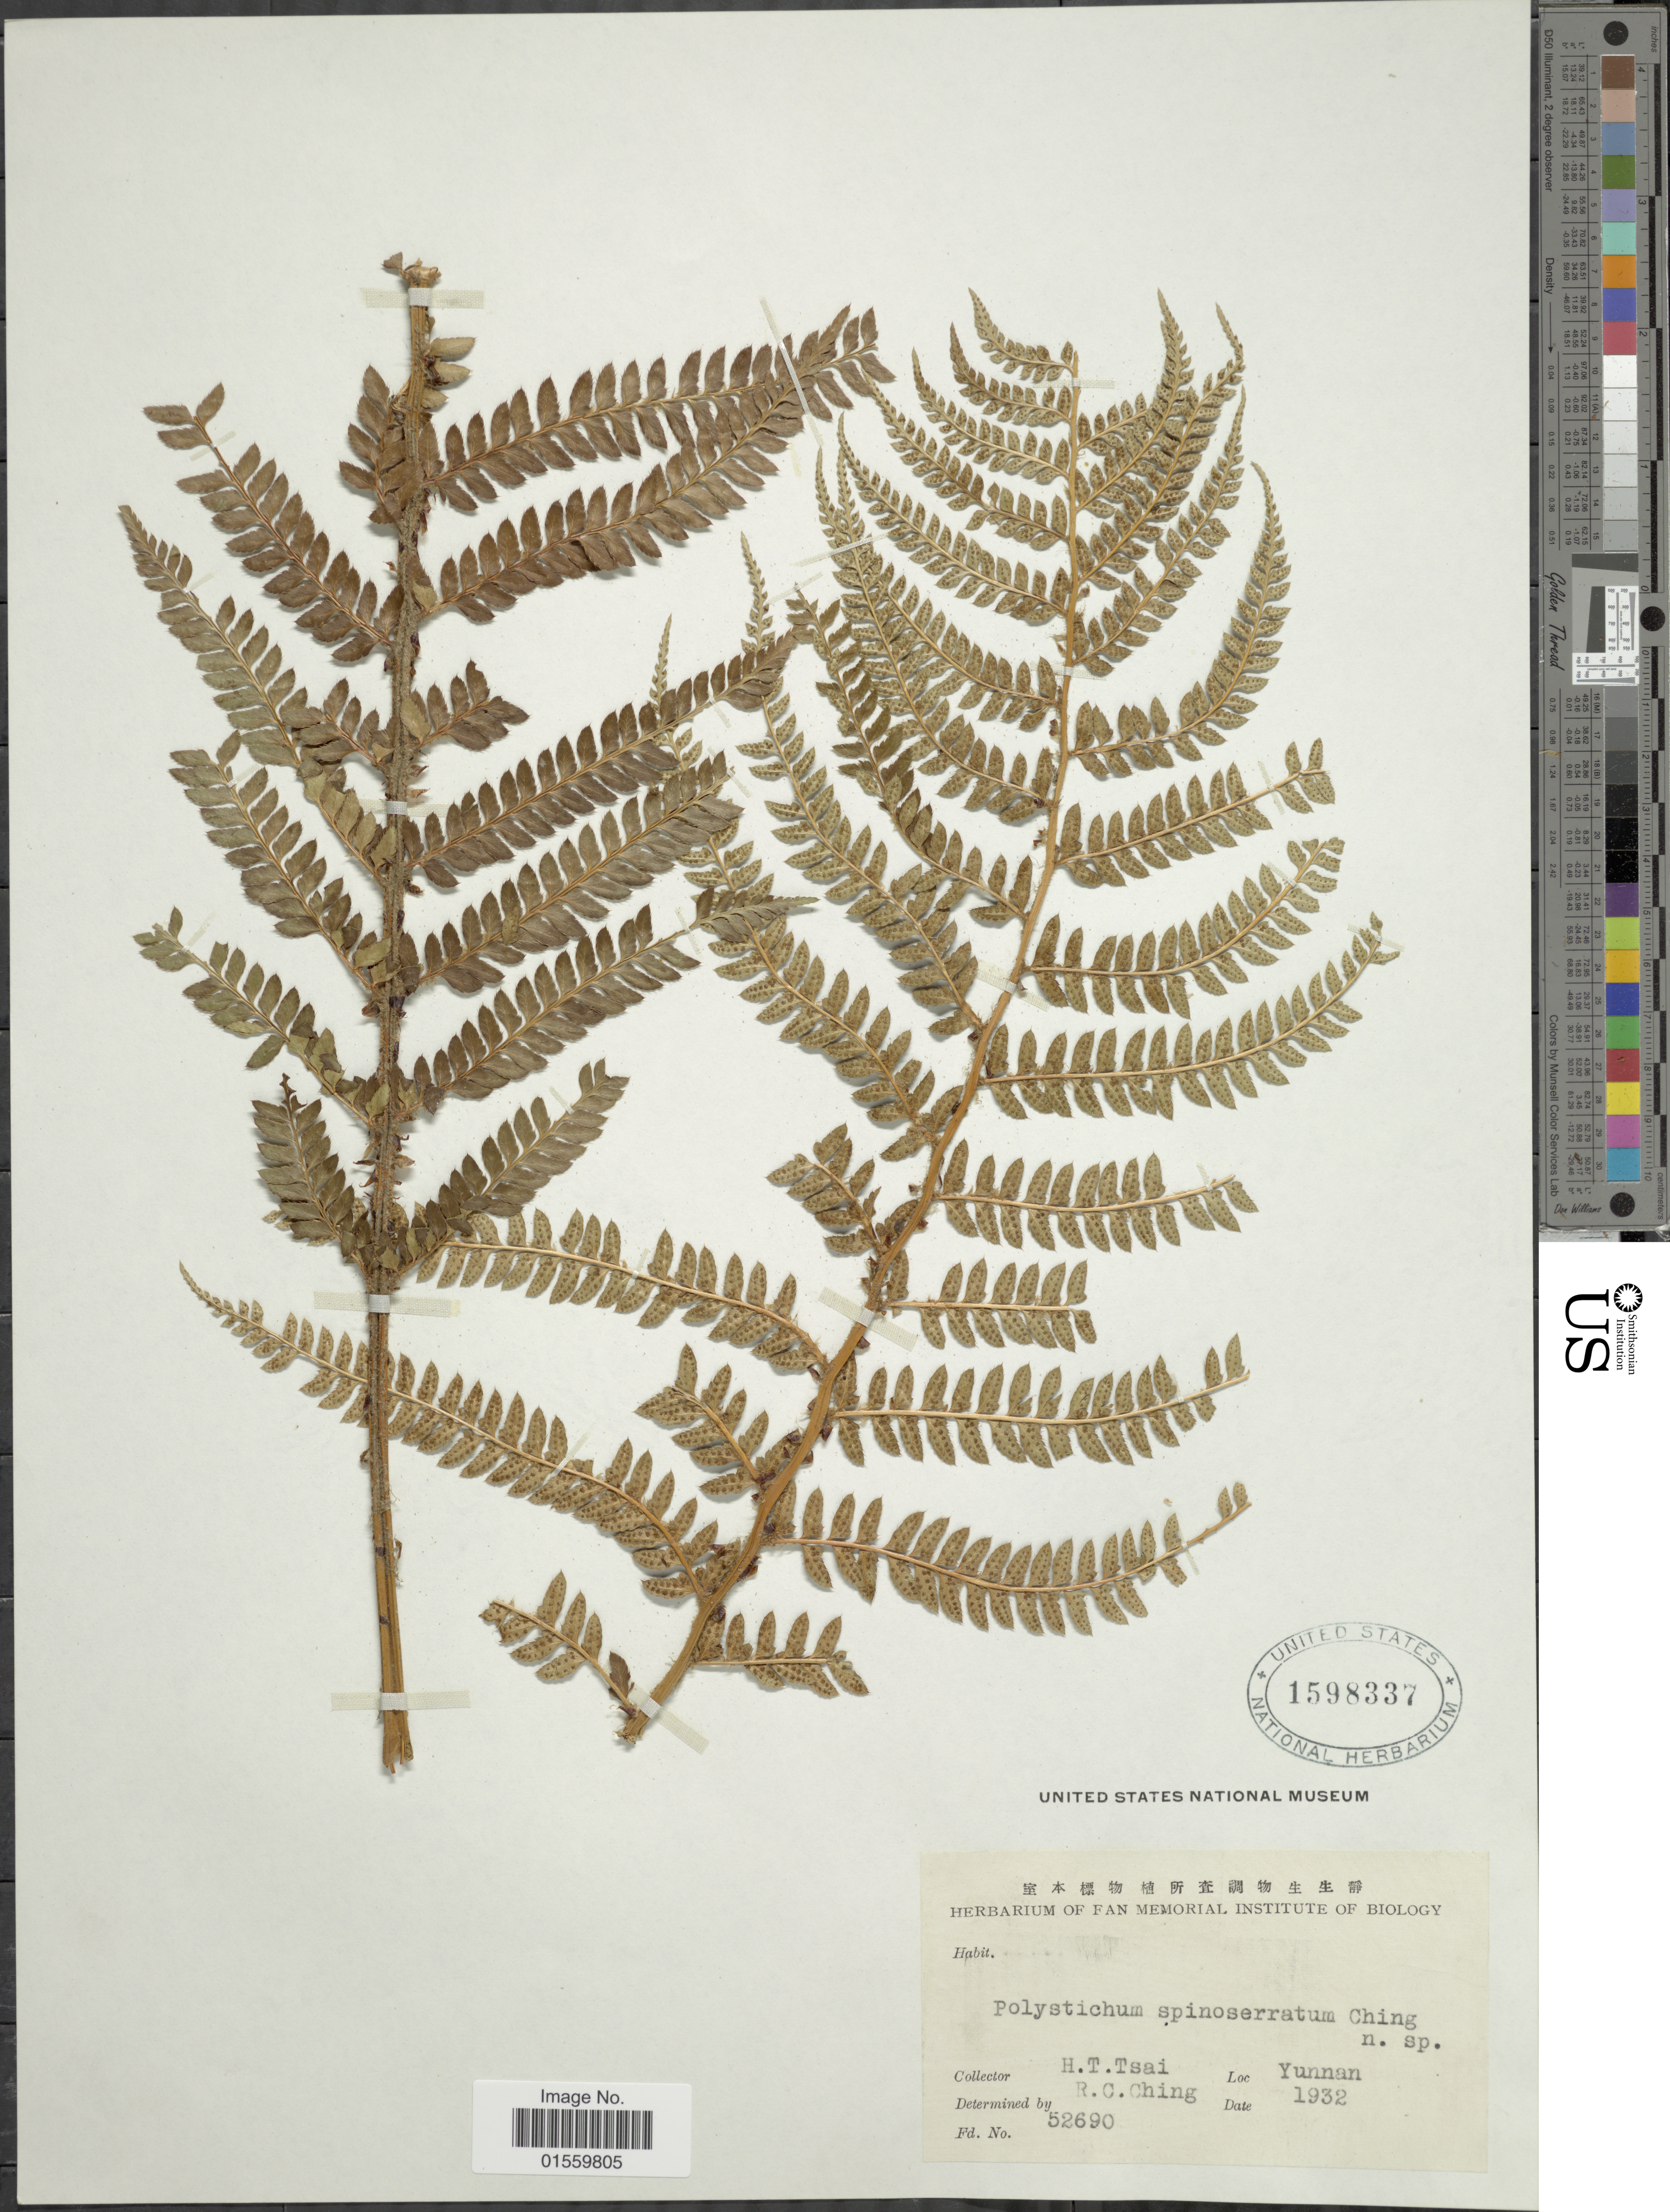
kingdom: Plantae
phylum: Tracheophyta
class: Polypodiopsida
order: Polypodiales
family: Dryopteridaceae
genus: Polystichum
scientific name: Polystichum sp.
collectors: H. Tsai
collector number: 52690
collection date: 1932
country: China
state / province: Yunnan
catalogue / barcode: US 1598337